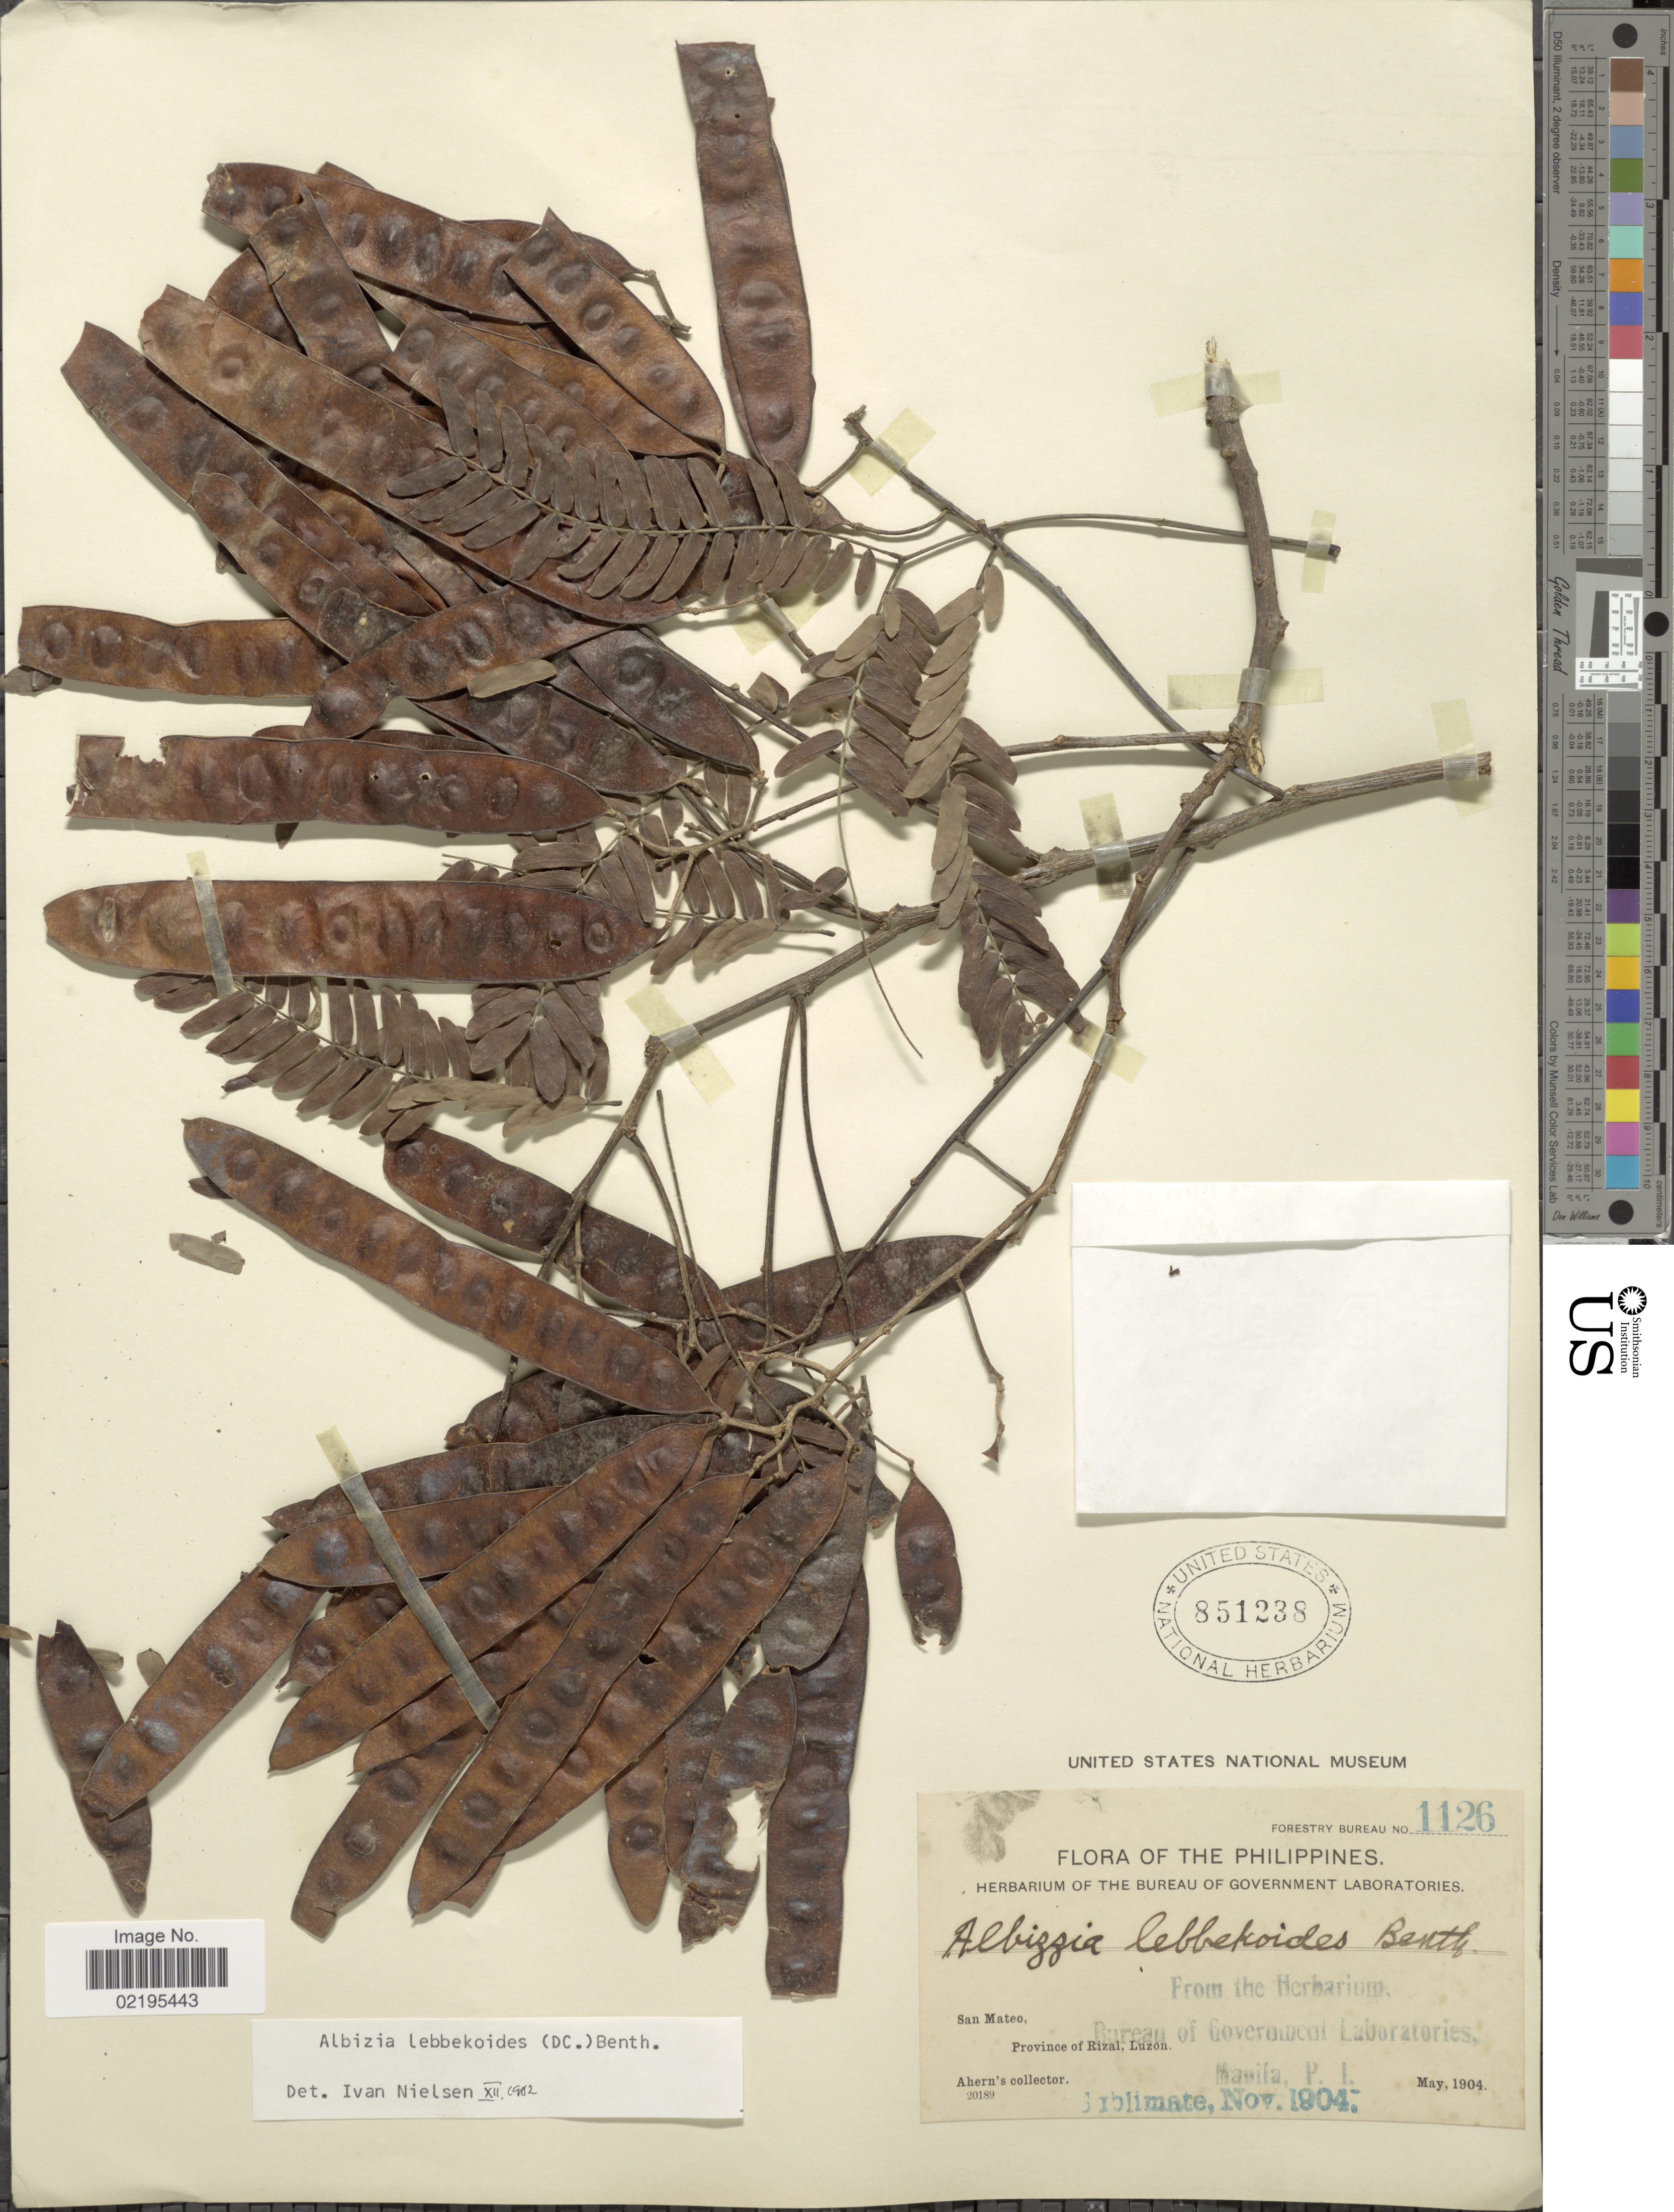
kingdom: Plantae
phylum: Tracheophyta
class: Magnoliopsida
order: Fabales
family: Fabaceae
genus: Albizia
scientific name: Albizia lebbekoides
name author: (DC.) Benth.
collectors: Ahern's collector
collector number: Forestry Bureau 1126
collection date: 1904-05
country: Philippines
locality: San Mateo, Province of Rizal, Luzon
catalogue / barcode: US 851238